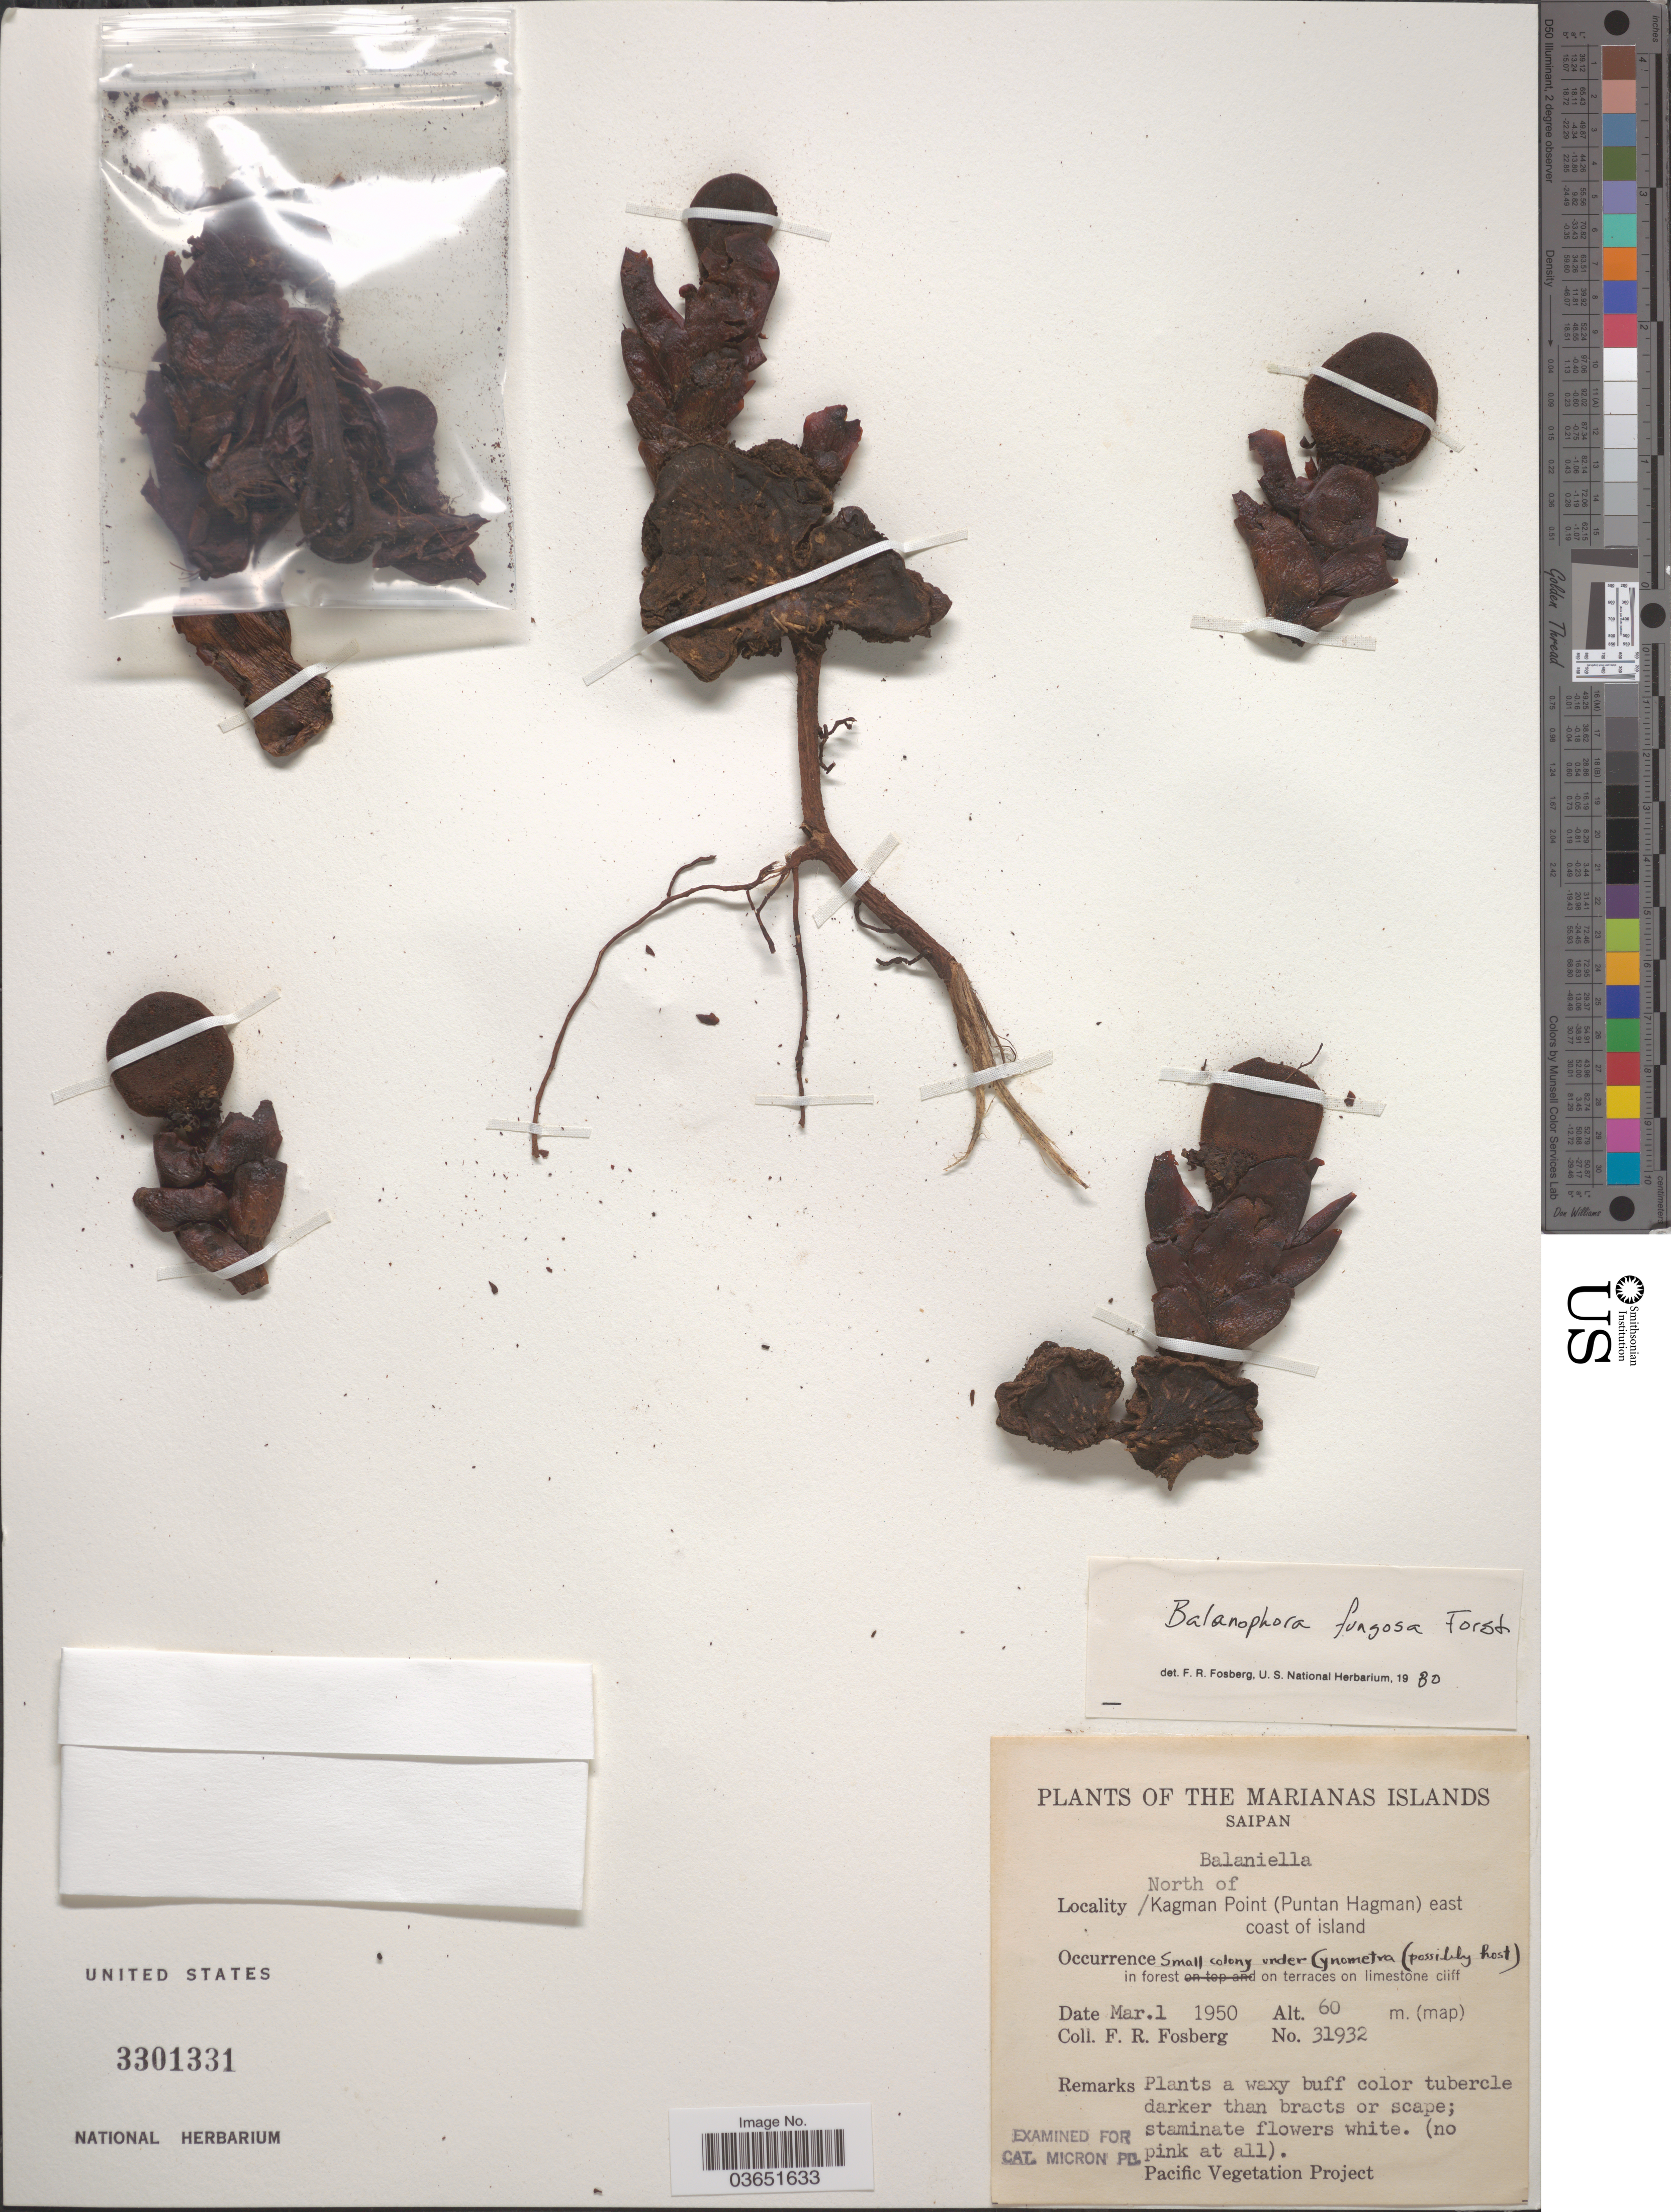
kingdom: Plantae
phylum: Tracheophyta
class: Magnoliopsida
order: Santalales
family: Balanophoraceae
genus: Balanophora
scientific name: Balanophora fungosa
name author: J.R. Forst. & G. Forst.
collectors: F. R. Fosberg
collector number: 31932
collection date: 1950-03-01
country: Northern Mariana Islands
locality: The Marianas Islands. Saipan. North of / Kagman Point (Puntan Hagman) east coast of island.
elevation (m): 60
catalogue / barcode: US 3301331